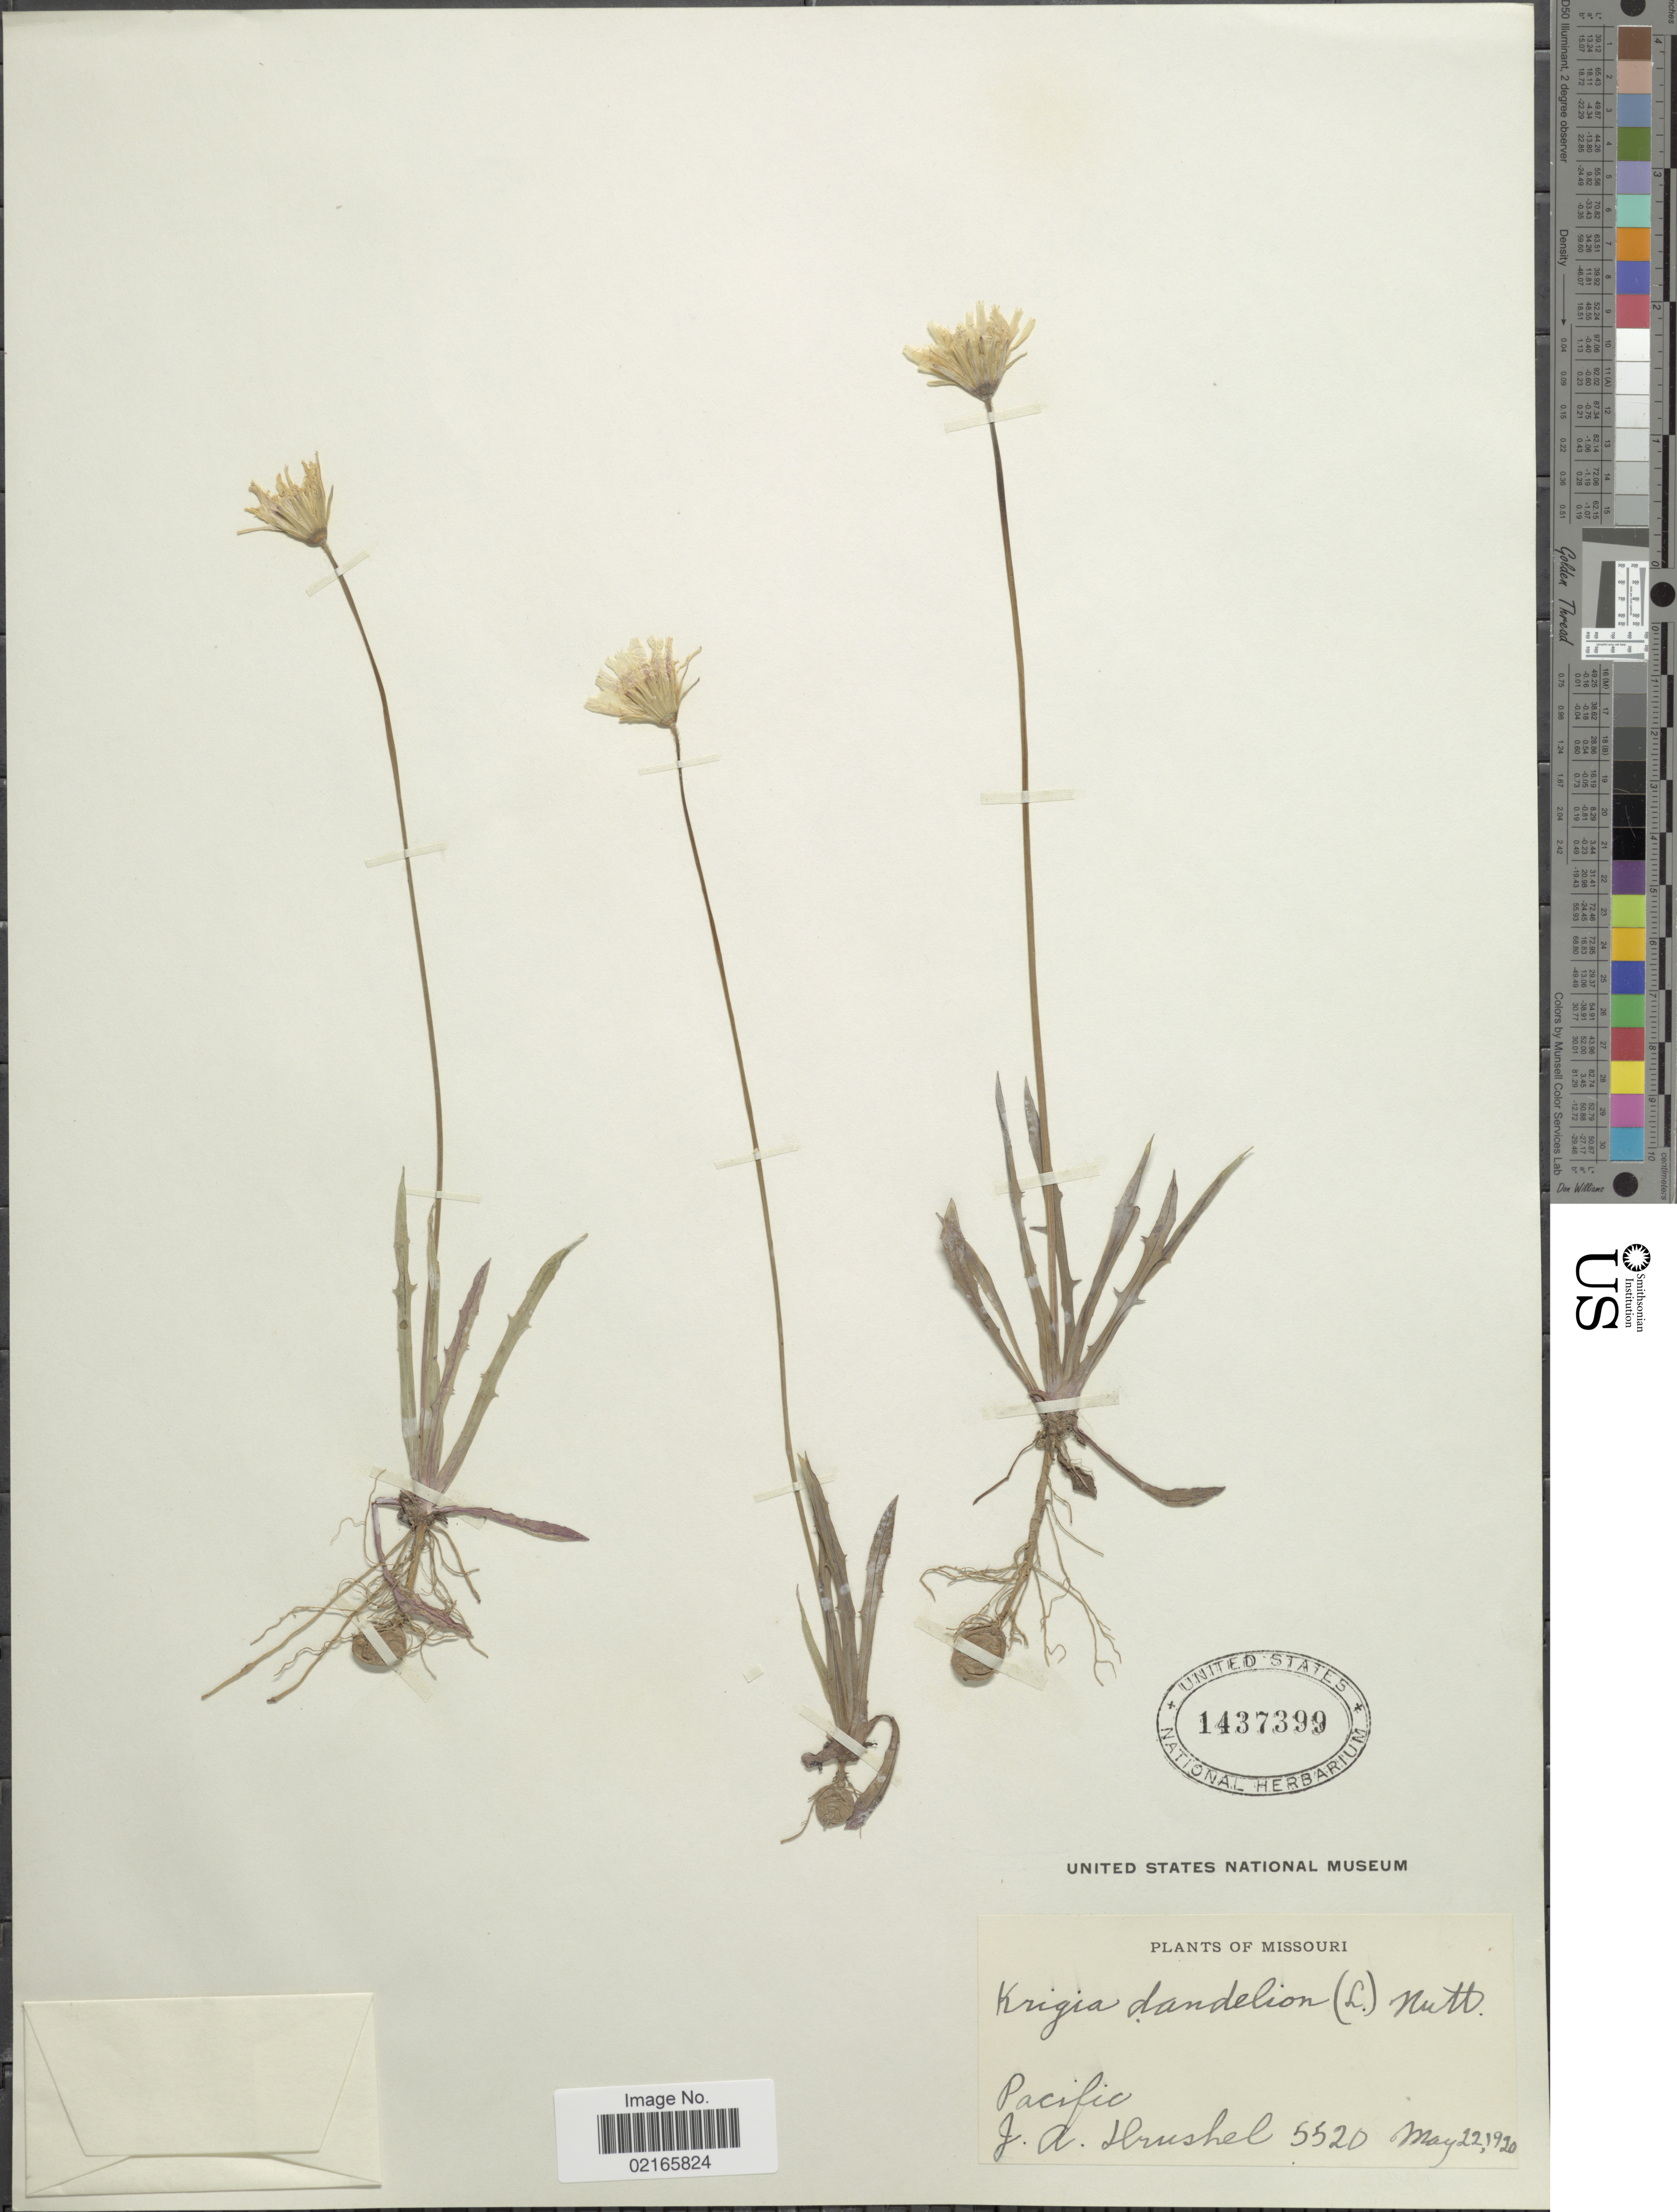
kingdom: Plantae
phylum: Tracheophyta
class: Magnoliopsida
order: Asterales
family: Asteraceae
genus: Krigia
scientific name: Krigia dandelion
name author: (L.) Nutt.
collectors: J. A. Drushel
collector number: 5520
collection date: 1920-05-22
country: United States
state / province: Missouri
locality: Pacific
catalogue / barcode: US 1437399